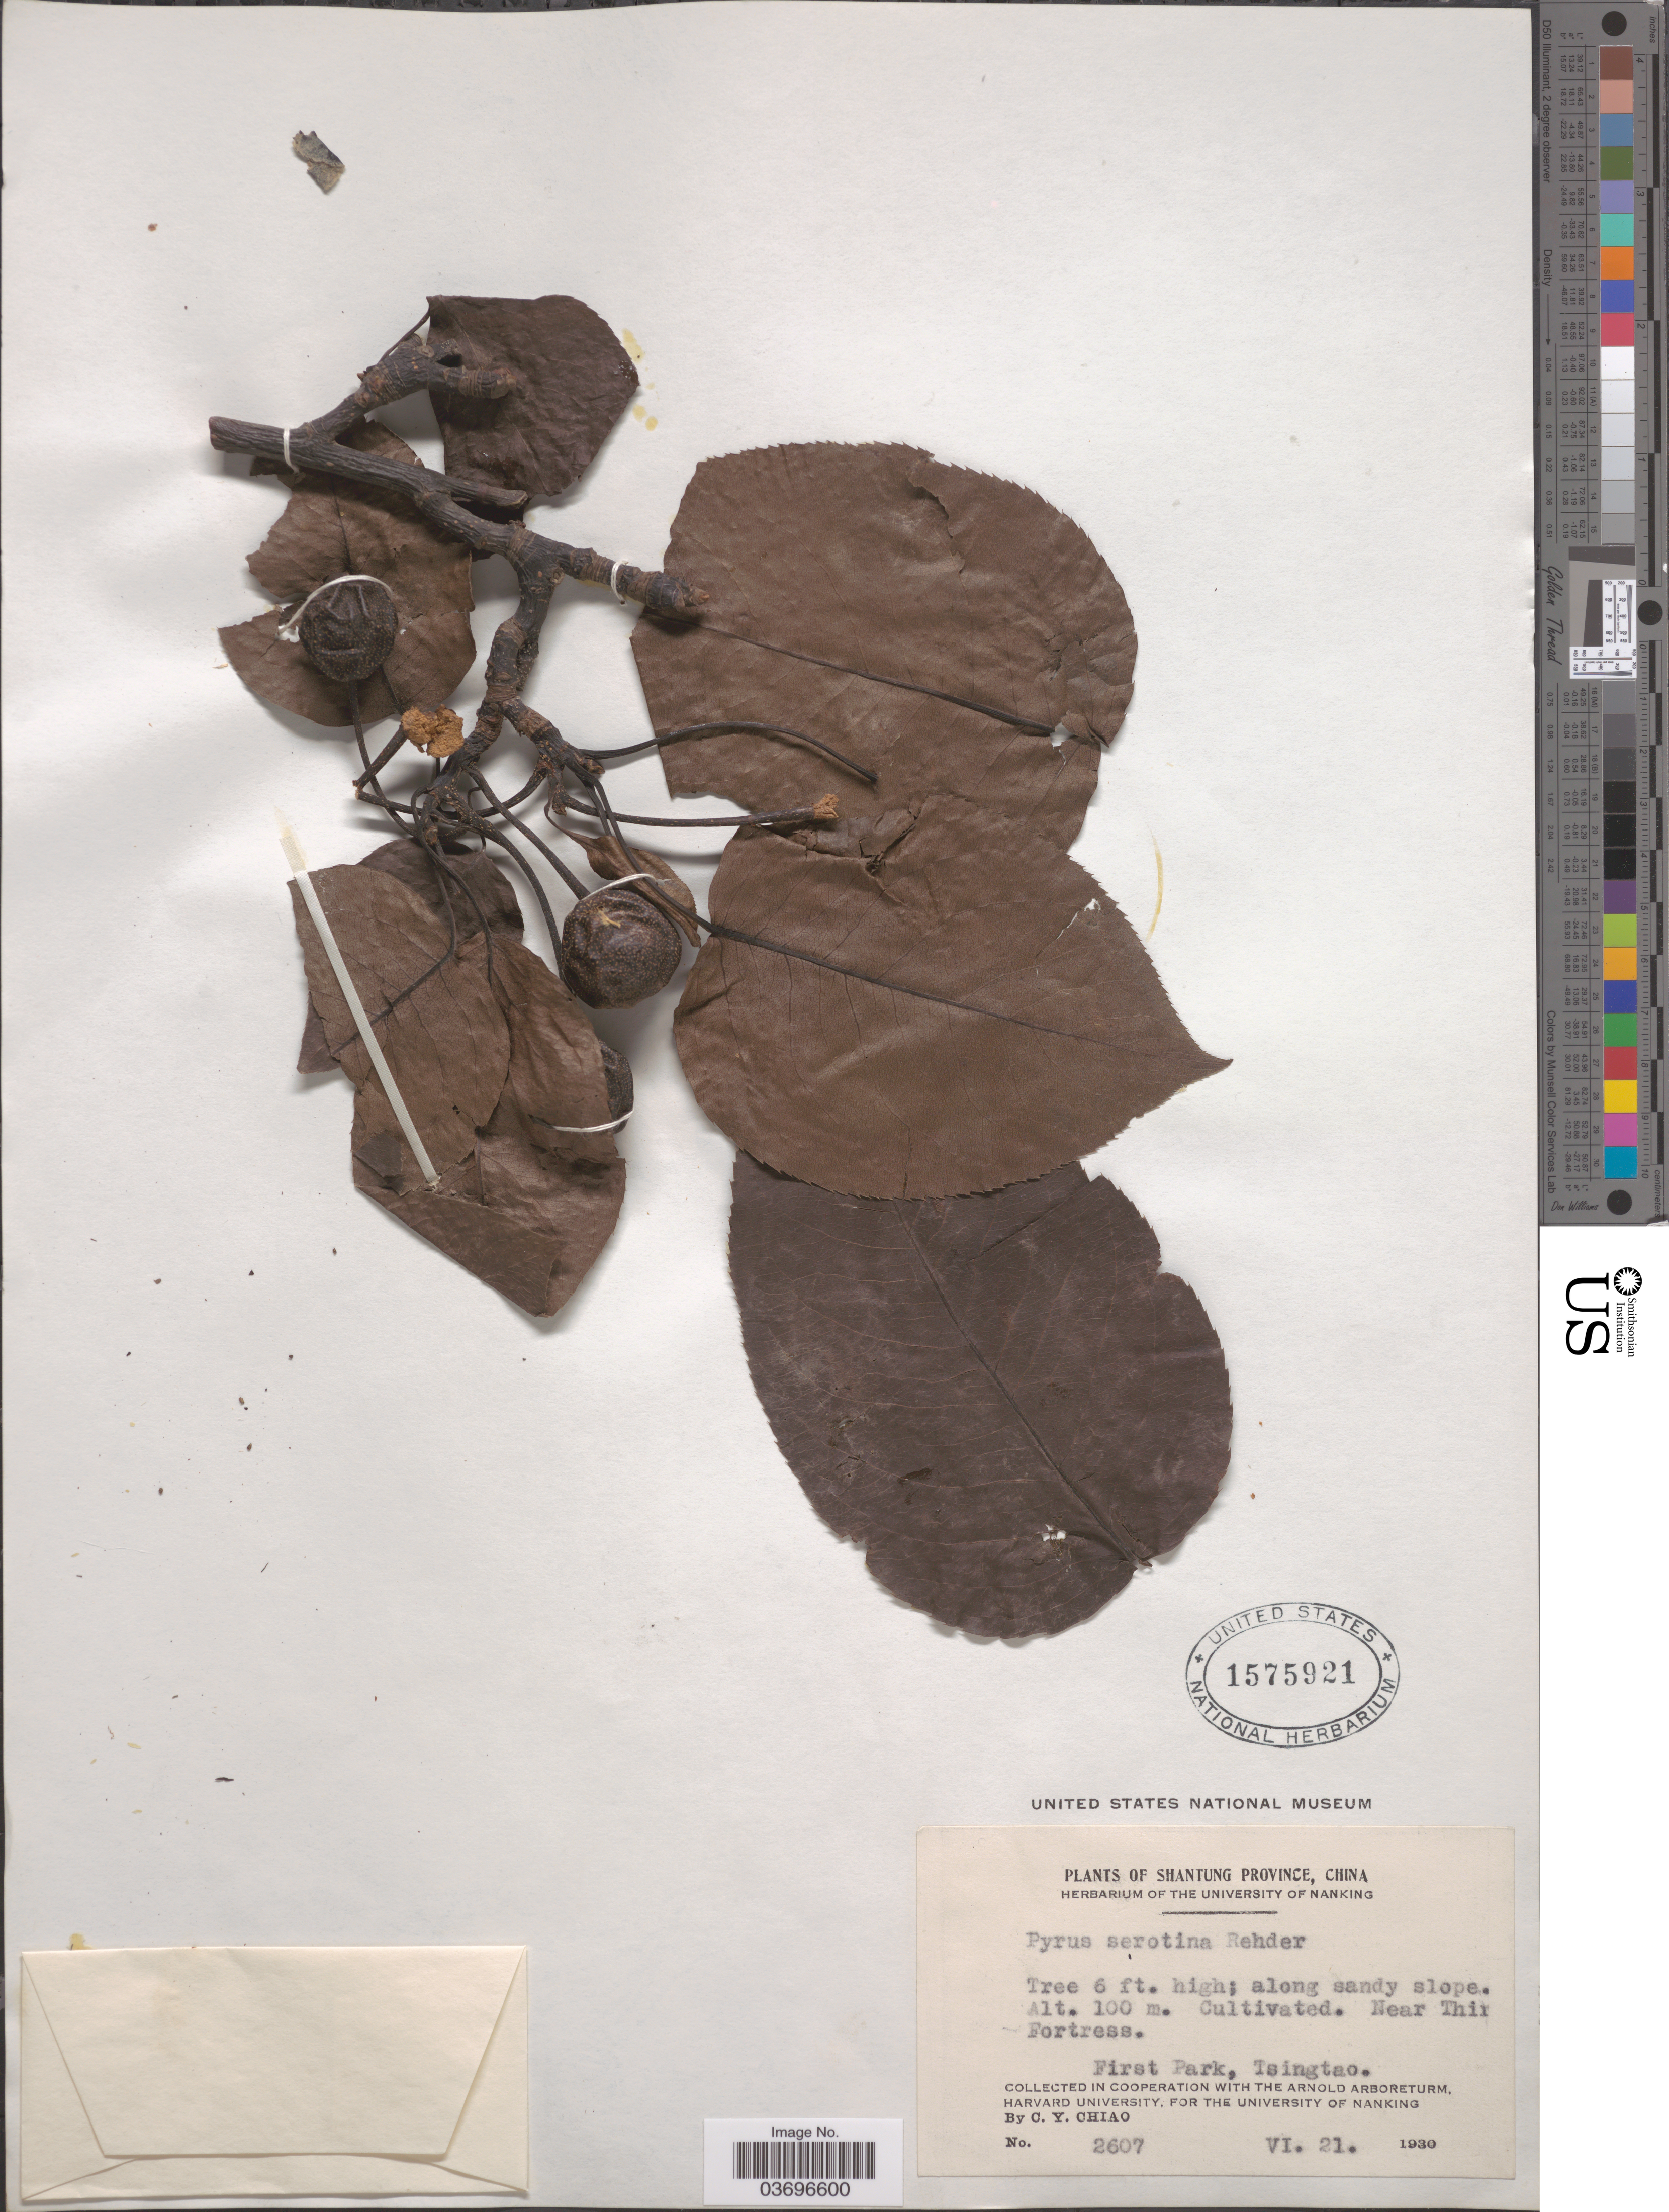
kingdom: Plantae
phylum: Tracheophyta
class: Magnoliopsida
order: Rosales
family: Rosaceae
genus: Pyrus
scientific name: Pyrus pyrifolia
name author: (Burm. f.) Nakai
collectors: C. Y. Chiao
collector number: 2607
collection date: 1930-06-21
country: China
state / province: Shandong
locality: Shantung Province. Near Thir [illegible text] Fortress. First Park, Tsingtao.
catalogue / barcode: US 1575921